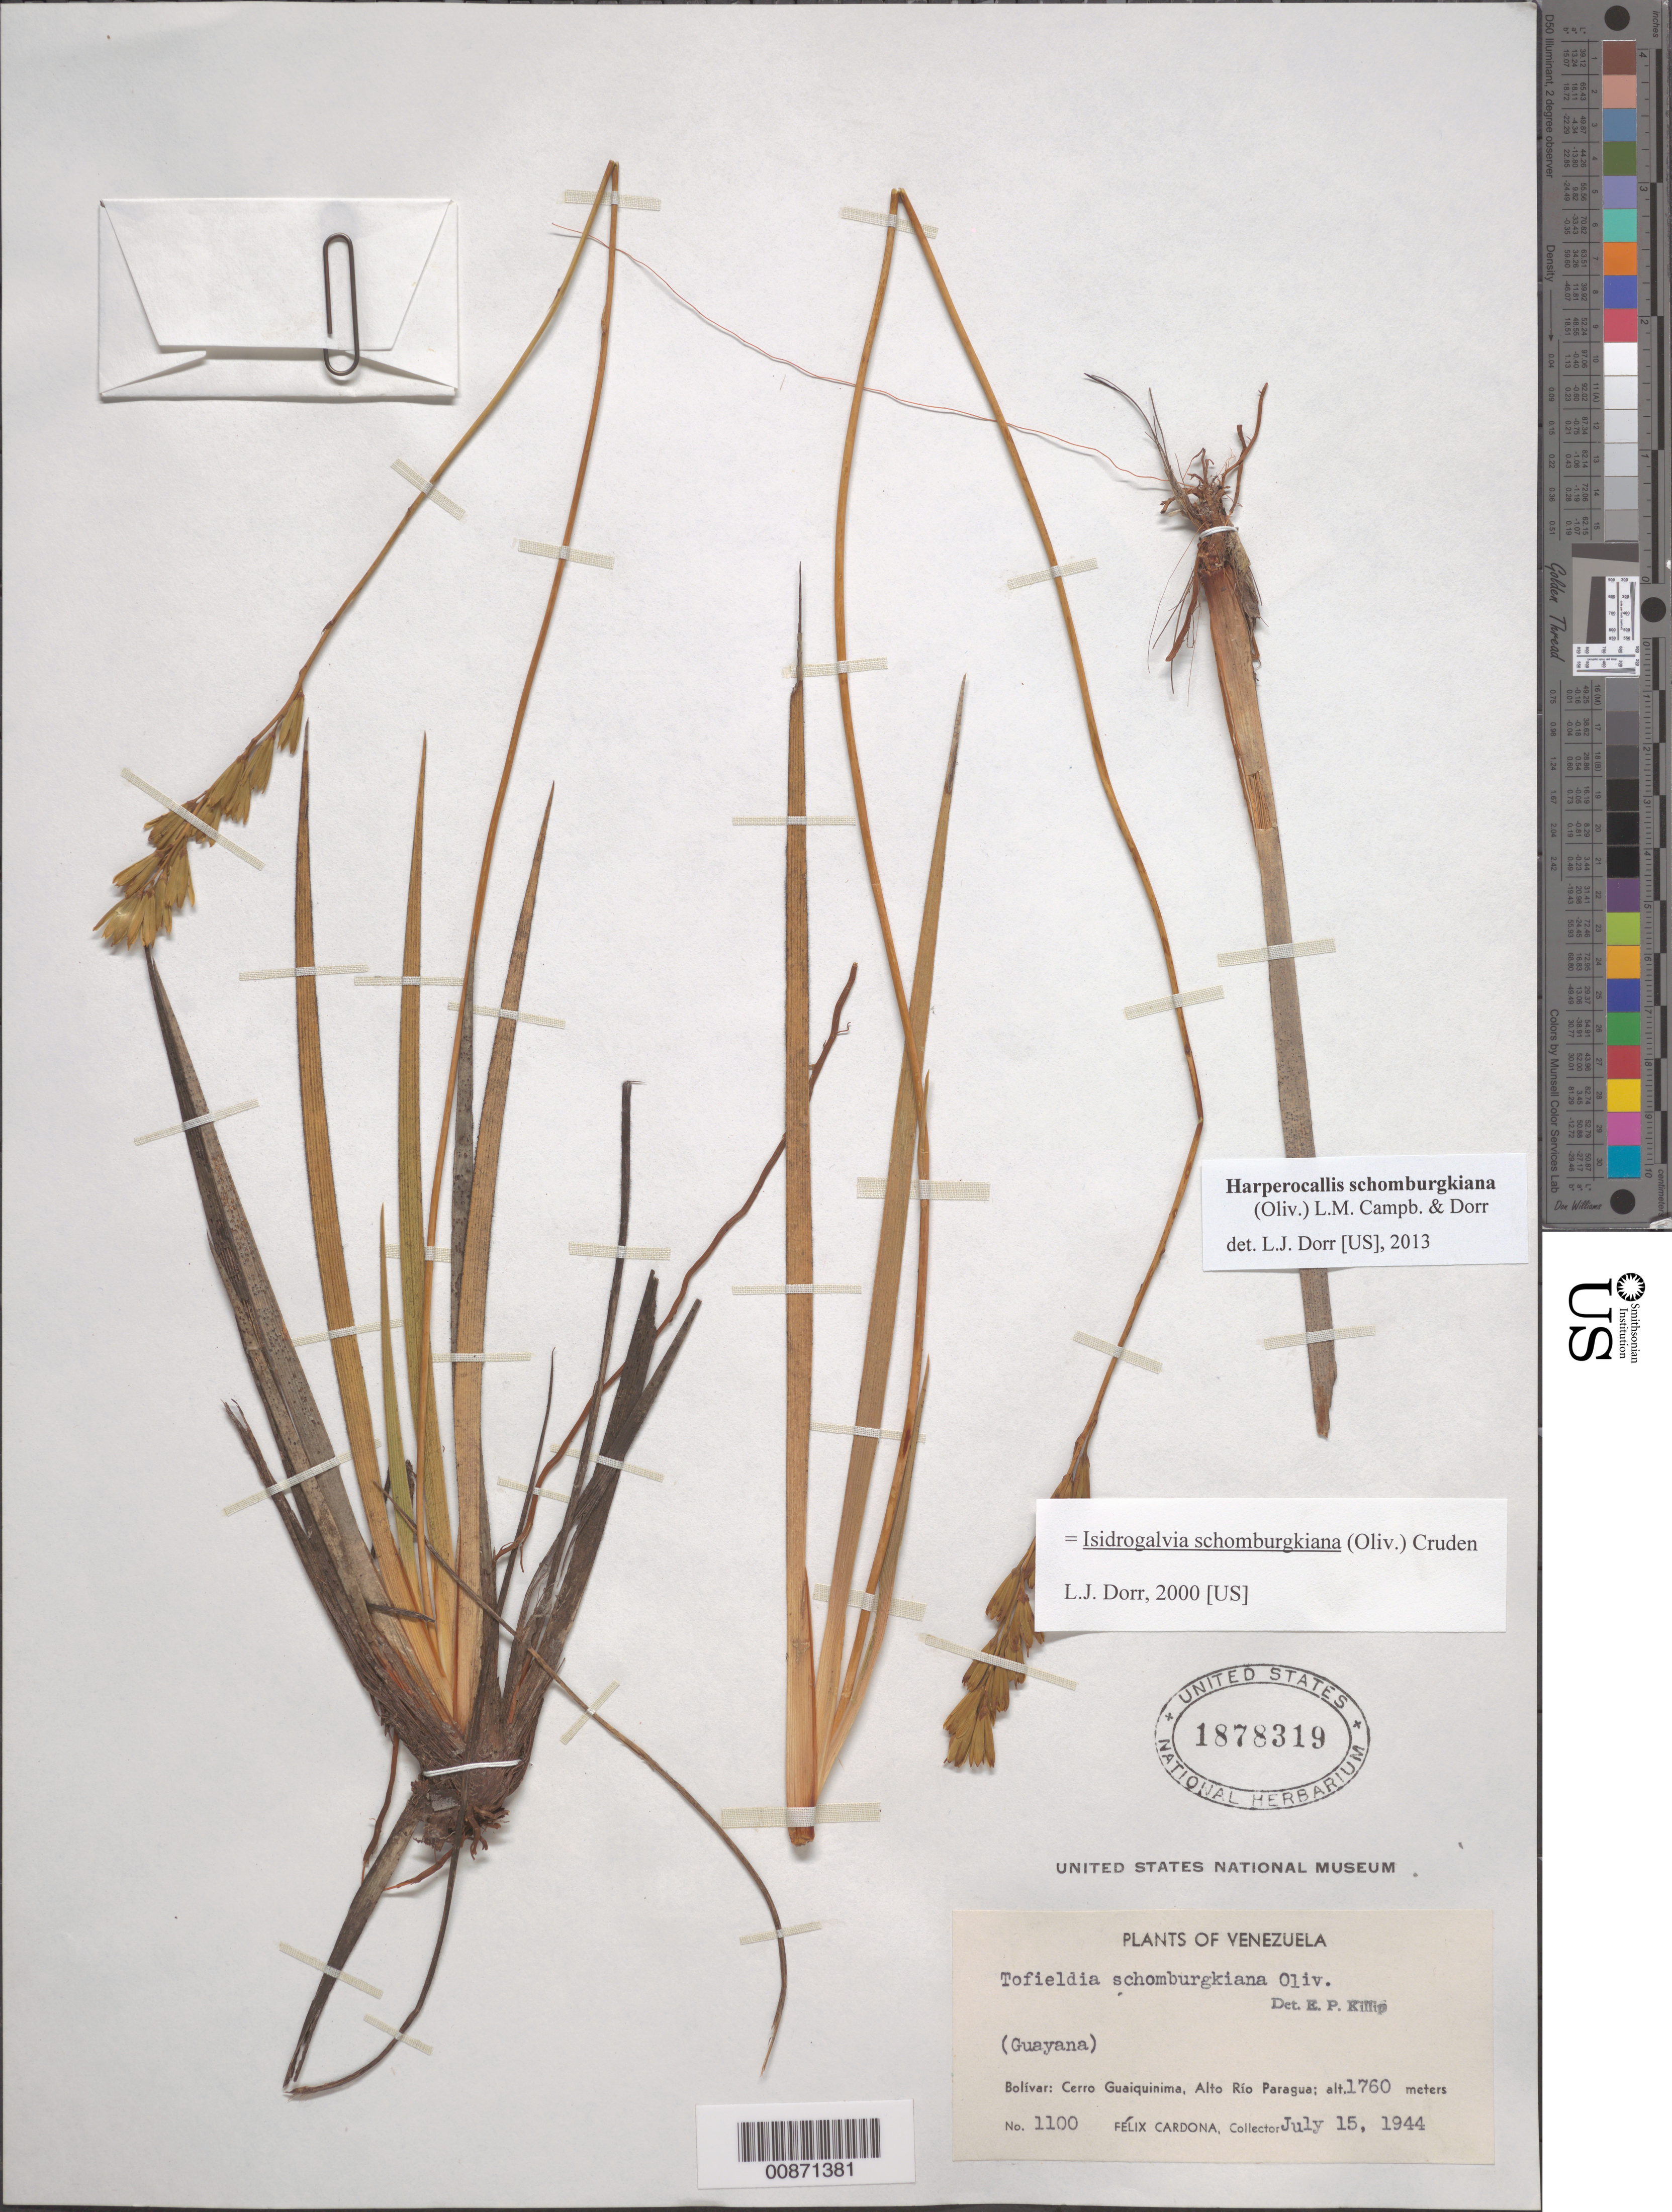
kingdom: Plantae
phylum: Tracheophyta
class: Liliopsida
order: Alismatales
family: Tofieldiaceae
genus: Harperocallis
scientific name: Harperocallis schomburgkiana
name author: (Oliv.) L.M. Campb. & Dorr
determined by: Dorr, L. J., (BOT), Smithsonian Institution - National Museum of Natural History (UNITED STATES)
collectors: F. Cardona Puig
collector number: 1100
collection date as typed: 15-Jul-44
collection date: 1944-07-15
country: Venezuela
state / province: Bolívar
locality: Alto Río Paragua, Cerro Guaiquinima (Guayana)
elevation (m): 1760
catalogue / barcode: US 1878319